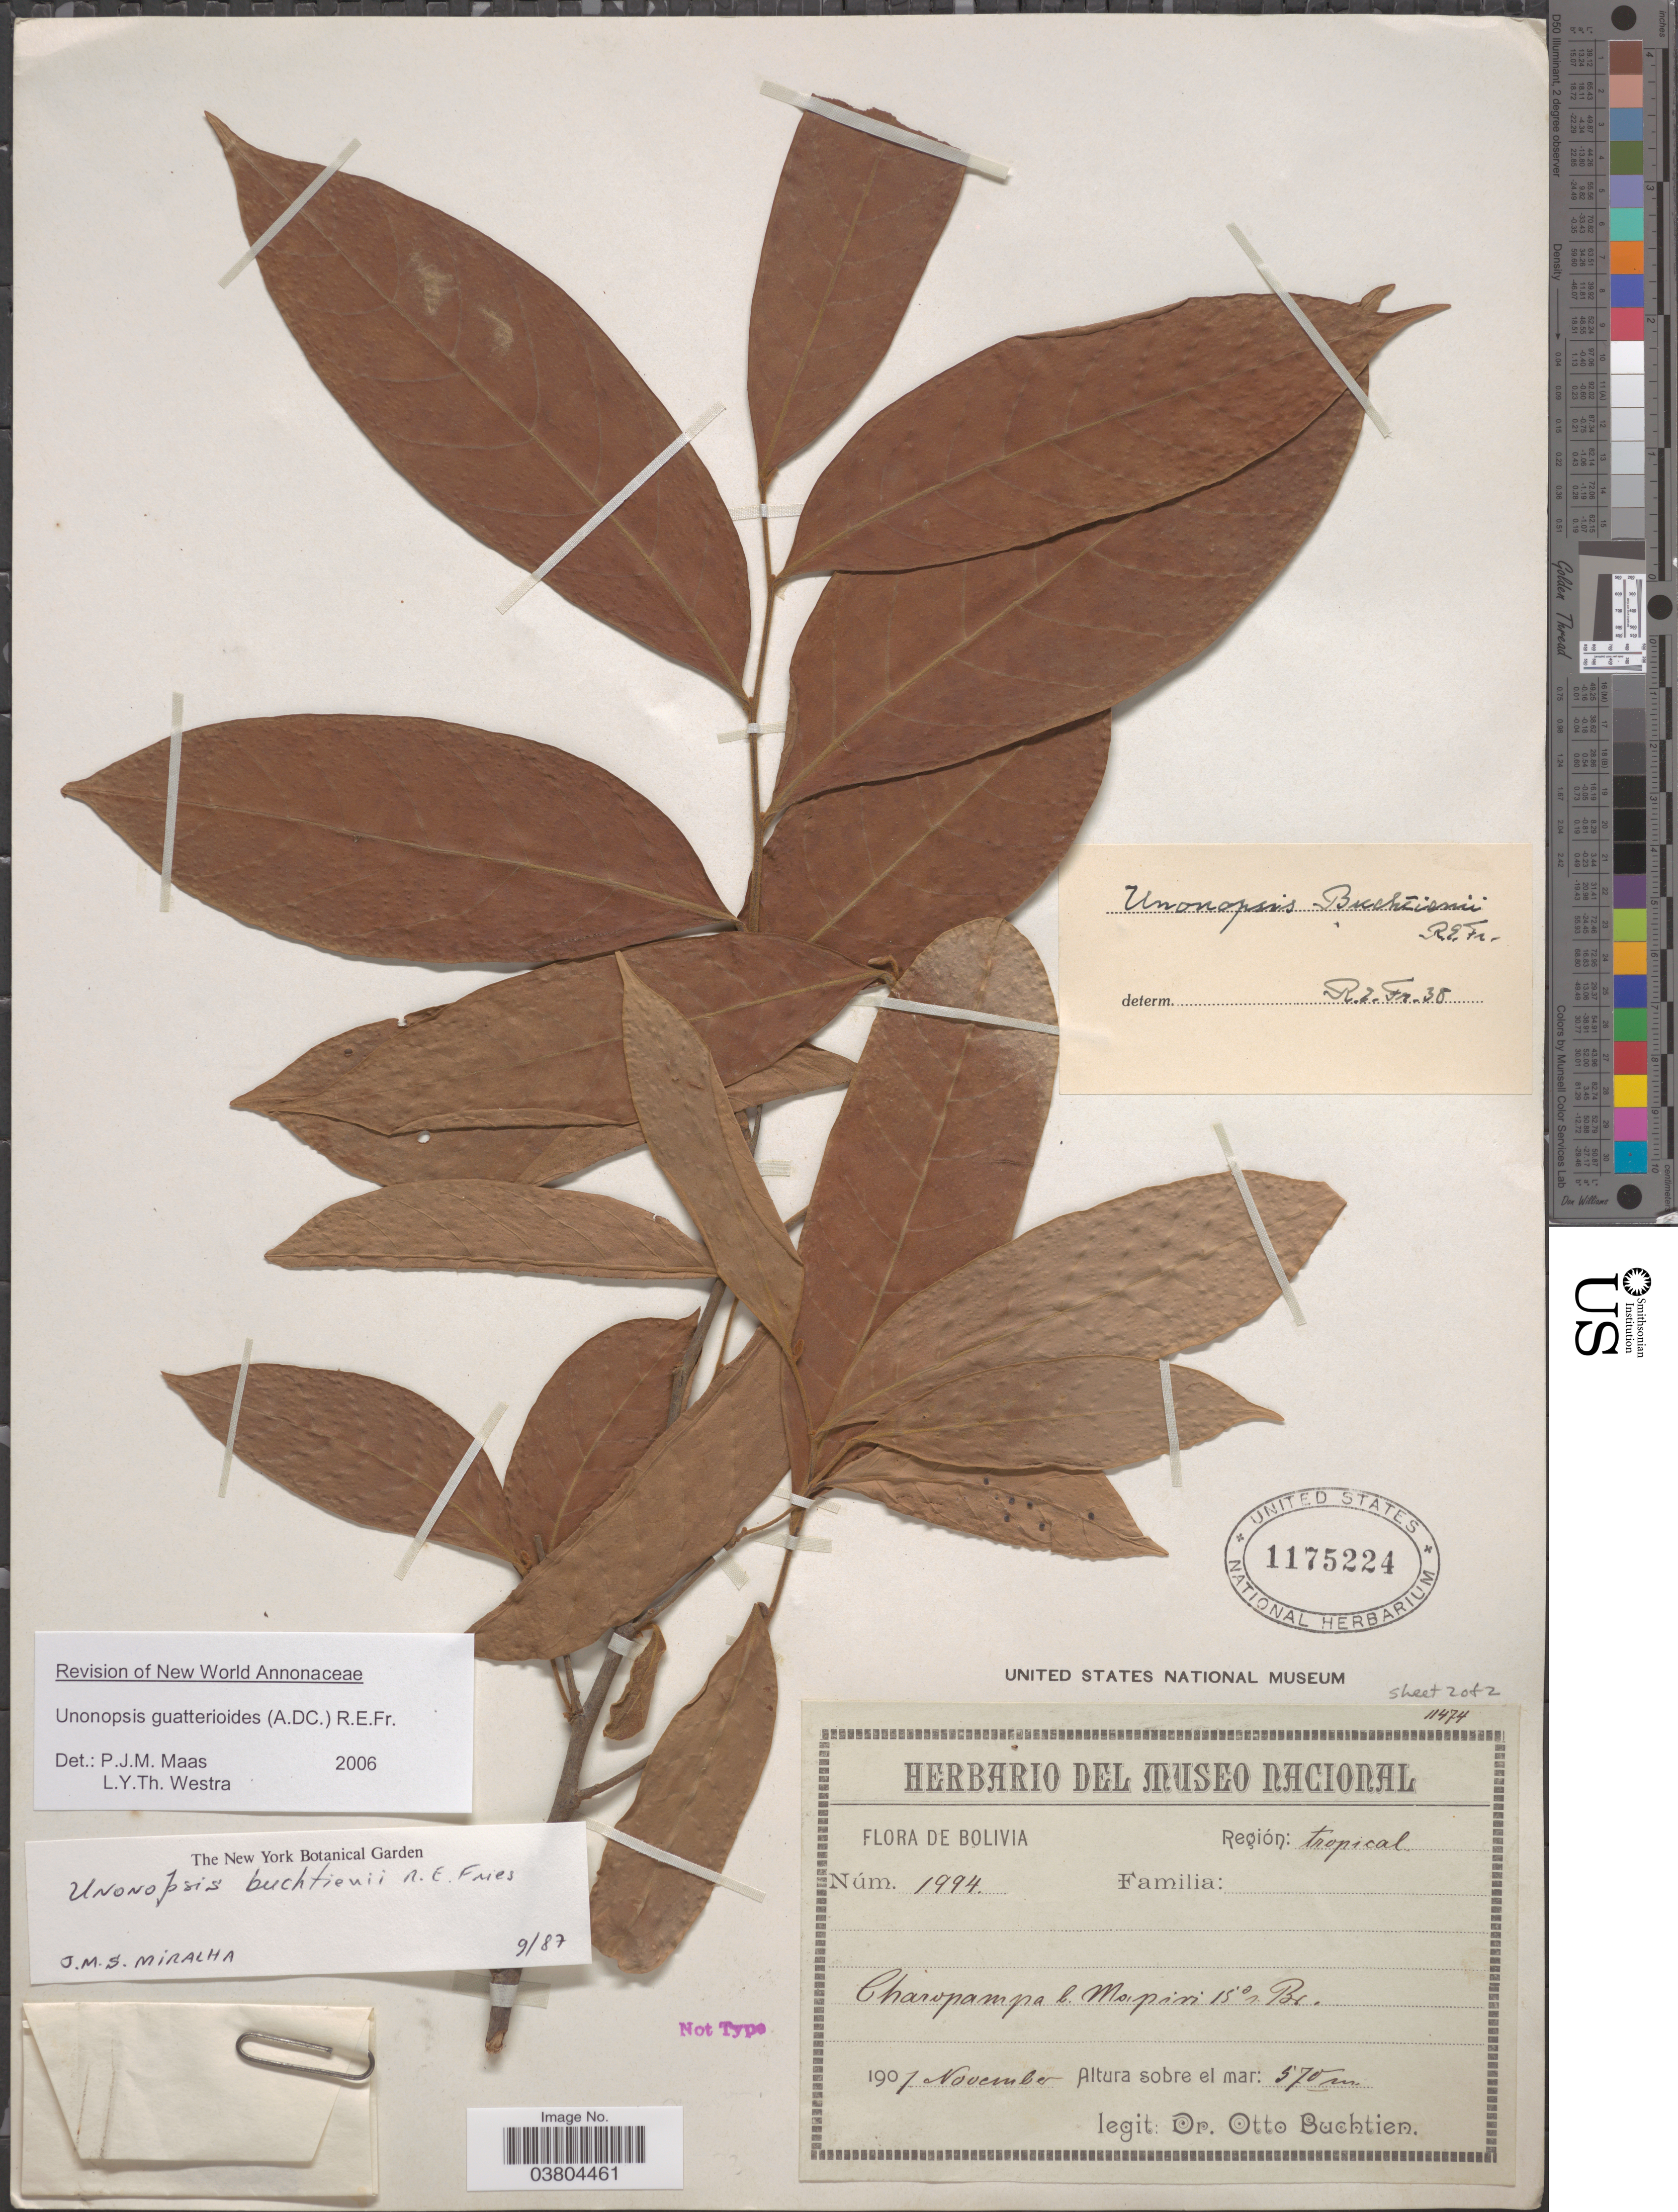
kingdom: Plantae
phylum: Tracheophyta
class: Magnoliopsida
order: Magnoliales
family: Annonaceae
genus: Unonopsis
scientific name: Unonopsis guatterioides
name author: (A. DC.) R.E. Fr.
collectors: O. Buchtien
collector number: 1994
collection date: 1907-11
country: Bolivia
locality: Charopampa b. Mapiri 15° nr Br.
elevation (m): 570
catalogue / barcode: US 1175224